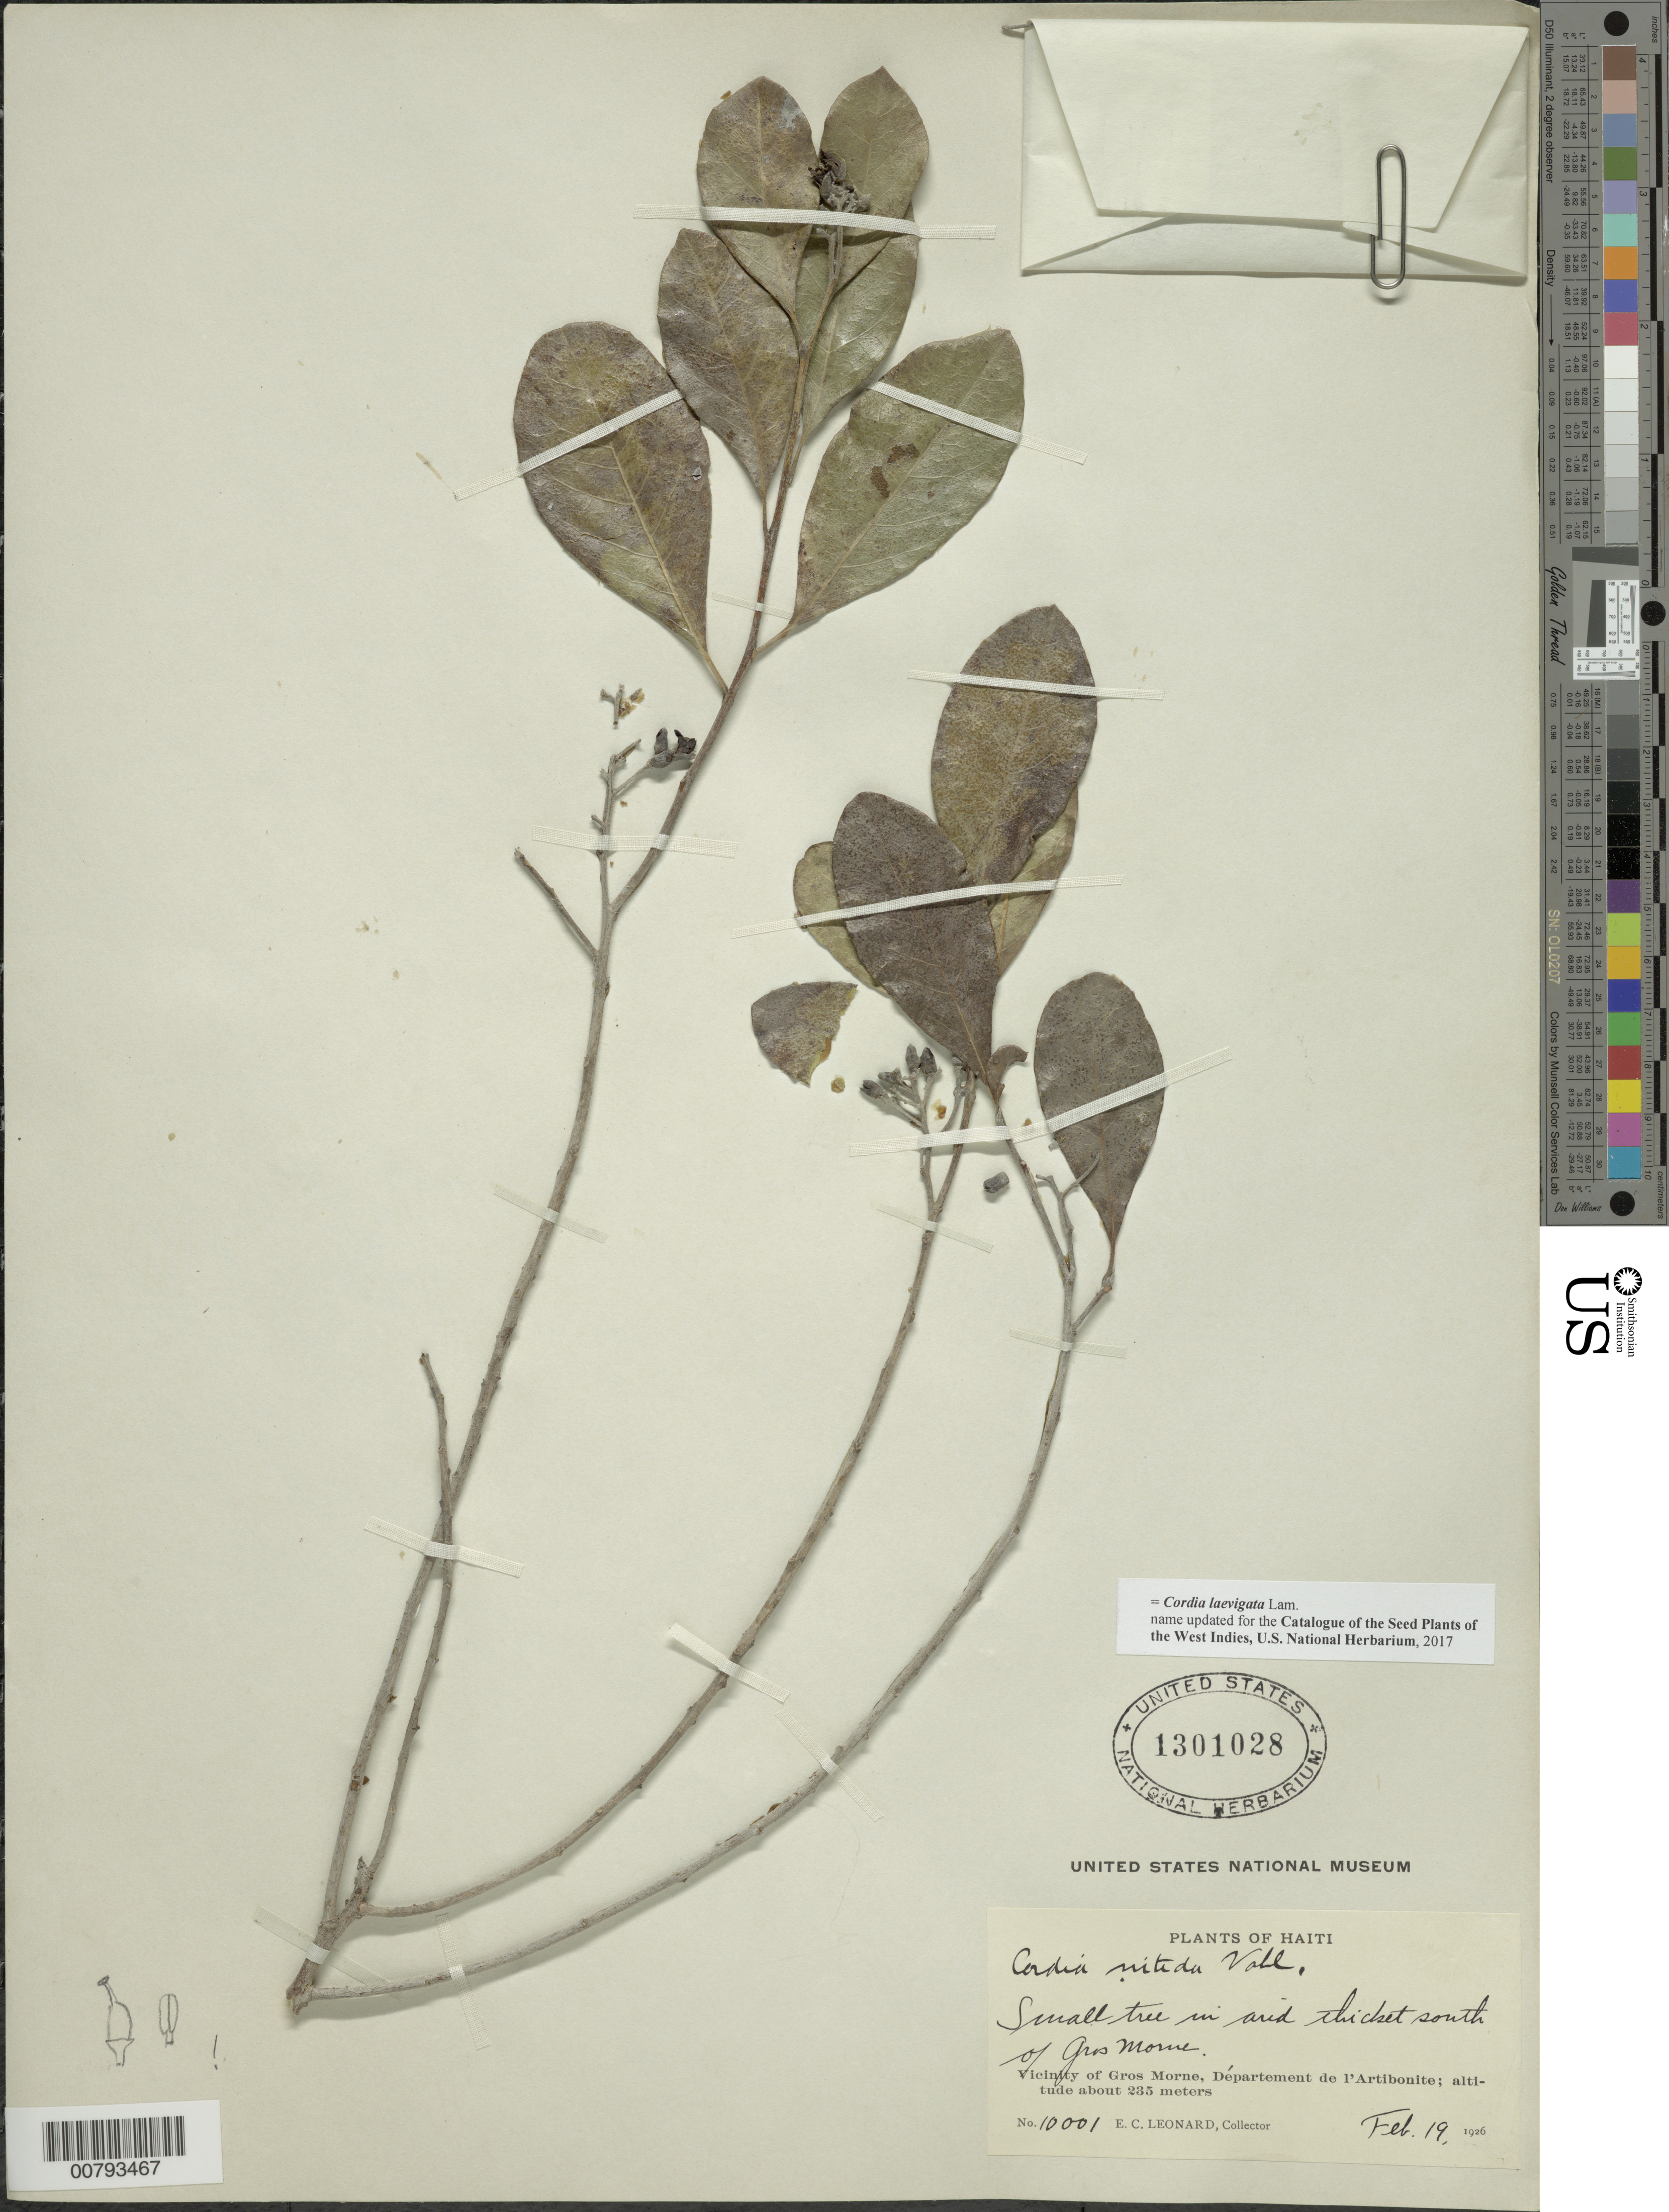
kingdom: Plantae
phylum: Tracheophyta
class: Magnoliopsida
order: Boraginales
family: Cordiaceae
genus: Cordia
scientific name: Cordia laevigata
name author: Lam.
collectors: E. C. Leonard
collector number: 10001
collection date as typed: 19 Feb 1926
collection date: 1926-02-19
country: Haiti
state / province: Artibonite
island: Hispaniola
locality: Vicinity of Gros Morne, south of Gros Morne.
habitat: Arid thicket.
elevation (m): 235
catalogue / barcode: US 1301028